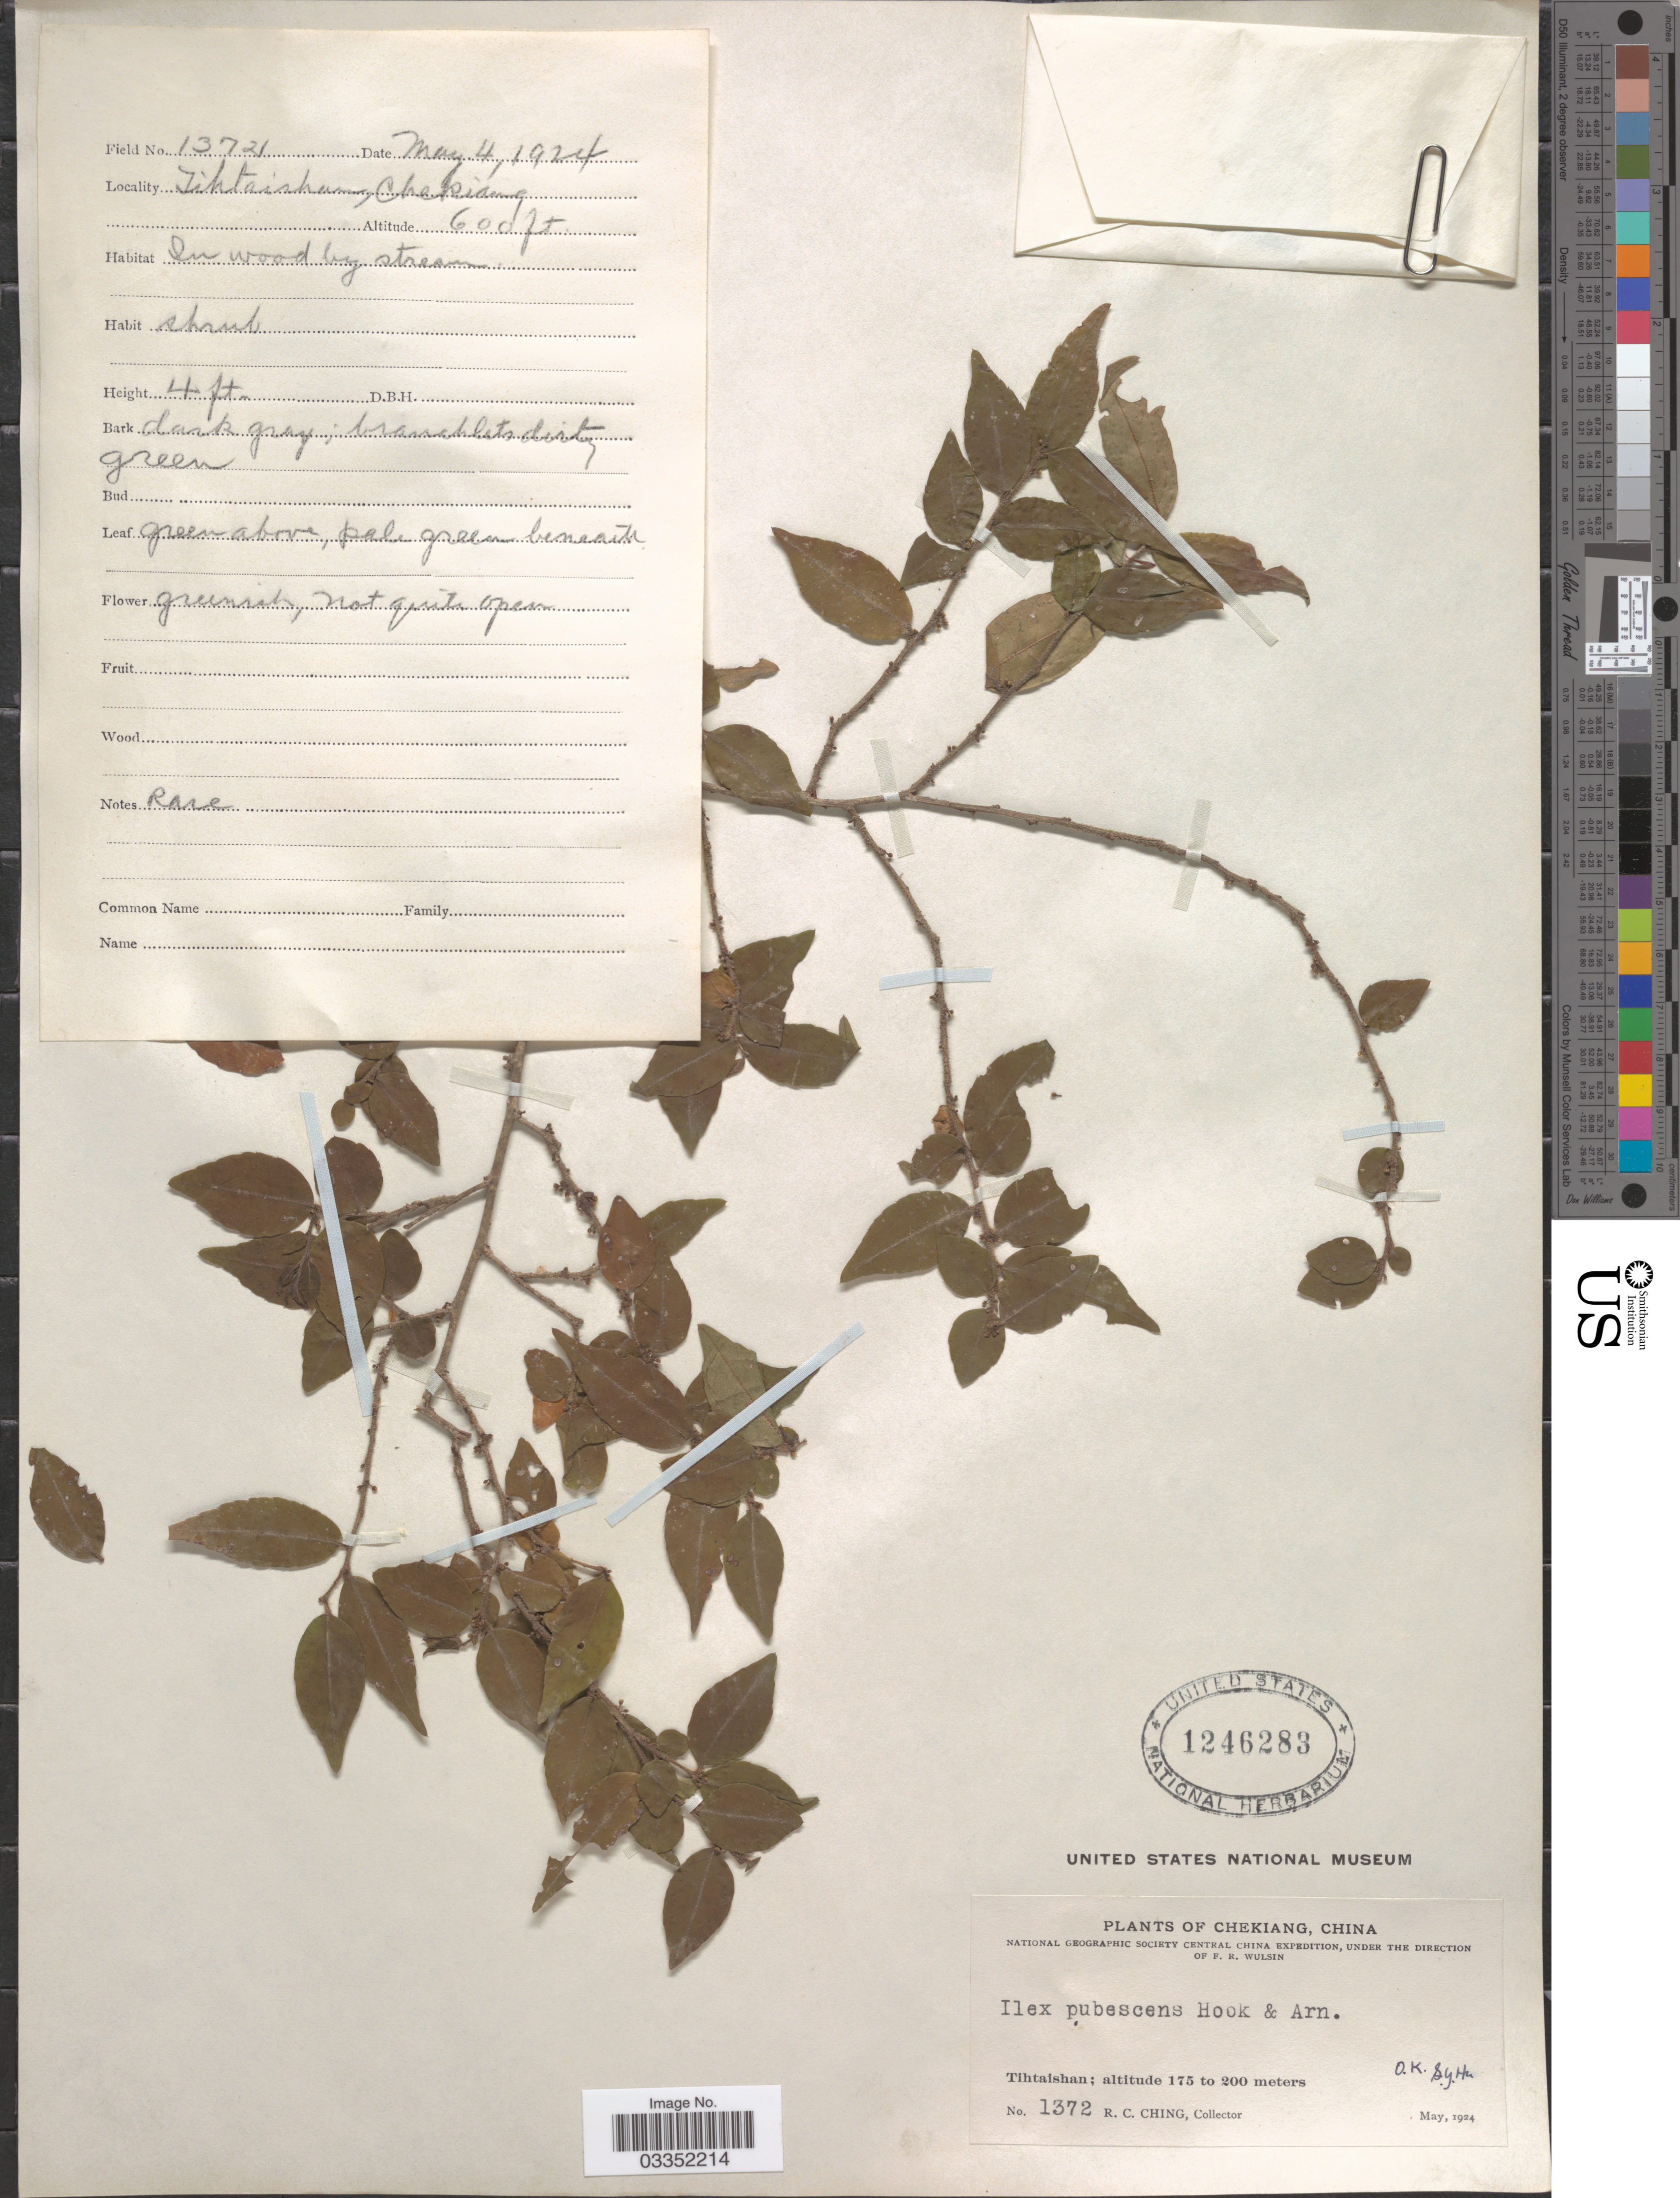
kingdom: Plantae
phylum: Tracheophyta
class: Magnoliopsida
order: Aquifoliales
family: Aquifoliaceae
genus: Ilex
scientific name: Ilex pubescens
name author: Hook. & Arn.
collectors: R. C. Ching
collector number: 1372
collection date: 1924-05-04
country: China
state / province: Zhejiang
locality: Chekiang, Tihtaishan.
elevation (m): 183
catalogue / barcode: US 1246283